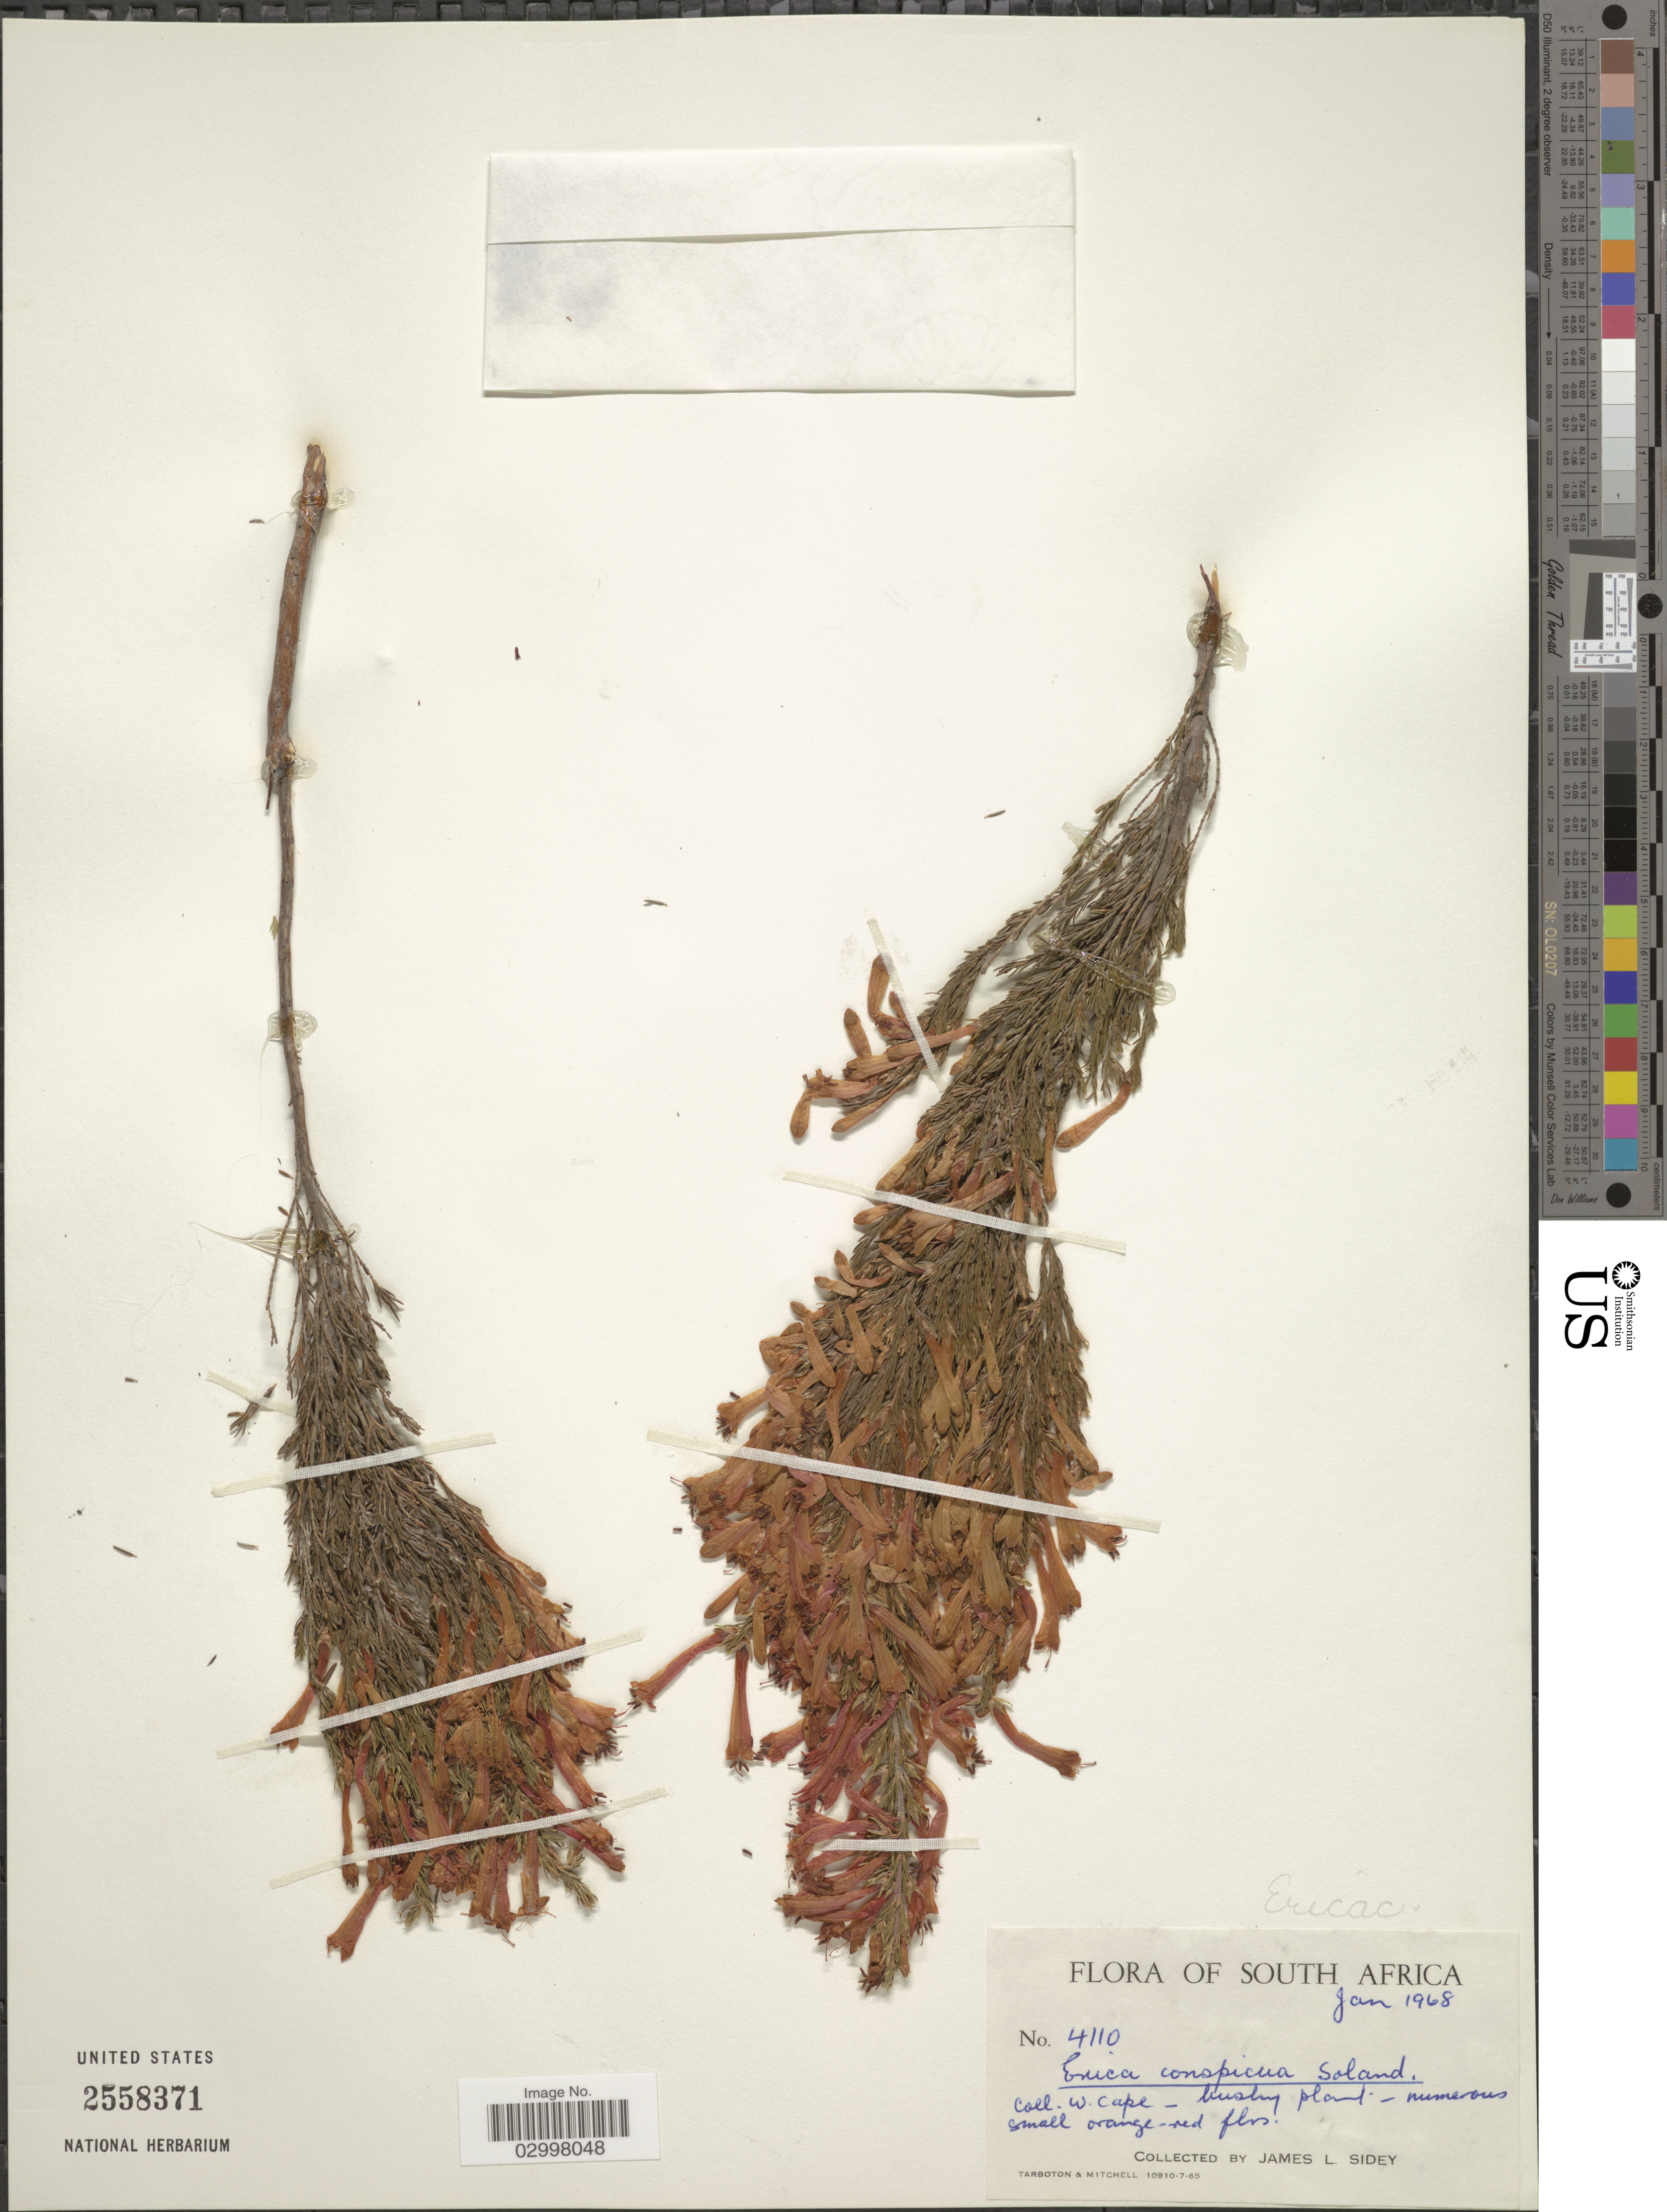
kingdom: Plantae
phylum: Tracheophyta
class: Magnoliopsida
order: Ericales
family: Ericaceae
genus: Erica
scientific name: Erica conspicua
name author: Sol.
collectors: J. L. Sidey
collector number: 4110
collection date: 1968-01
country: South Africa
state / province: Western Cape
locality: W. Cape.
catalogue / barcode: US 2558371